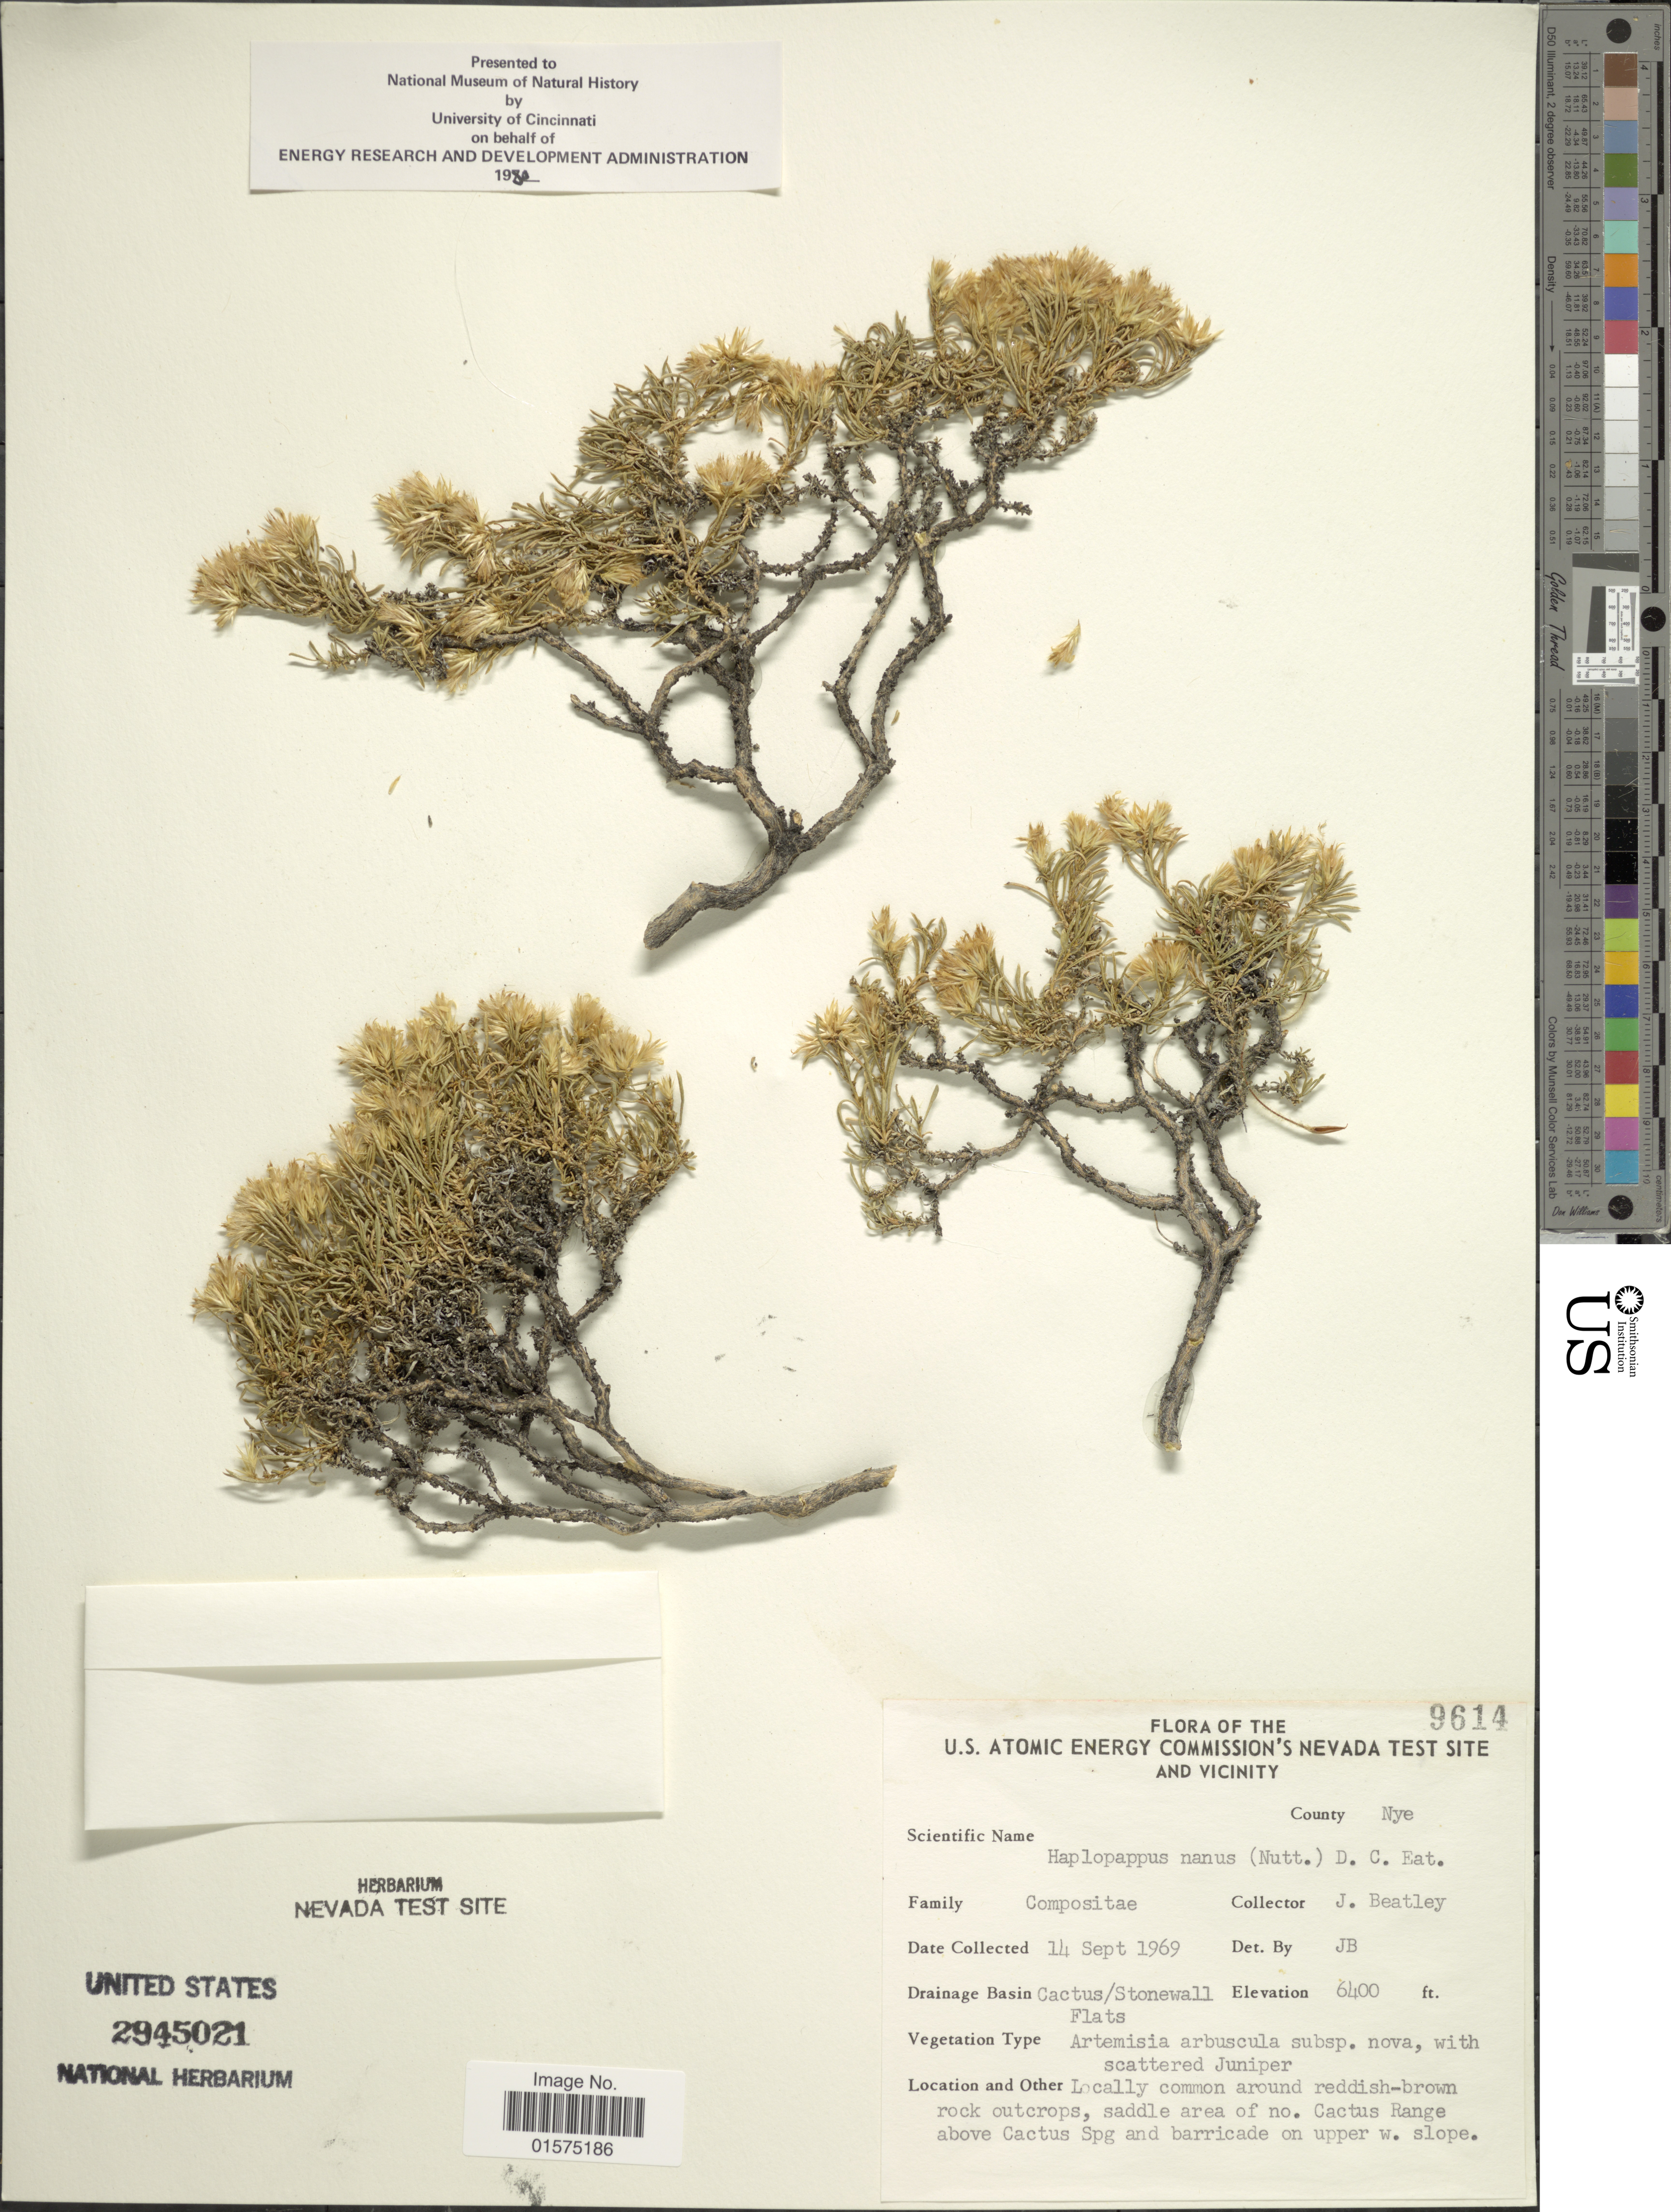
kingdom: Plantae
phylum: Tracheophyta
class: Magnoliopsida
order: Asterales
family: Asteraceae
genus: Ericameria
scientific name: Ericameria nana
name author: Nutt.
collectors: J. C. Beatley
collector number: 9614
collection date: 1969-09-14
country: United States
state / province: Nevada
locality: U.S. Atomic Energy Commission's Nevada Test Site and vicinity. County Nye. Drainage Basin Cactus/Stonewall Flats. saddle area of no. Cactus Range above Cactus Spg and barricade on upper w. slope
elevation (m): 1951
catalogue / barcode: US 2945021